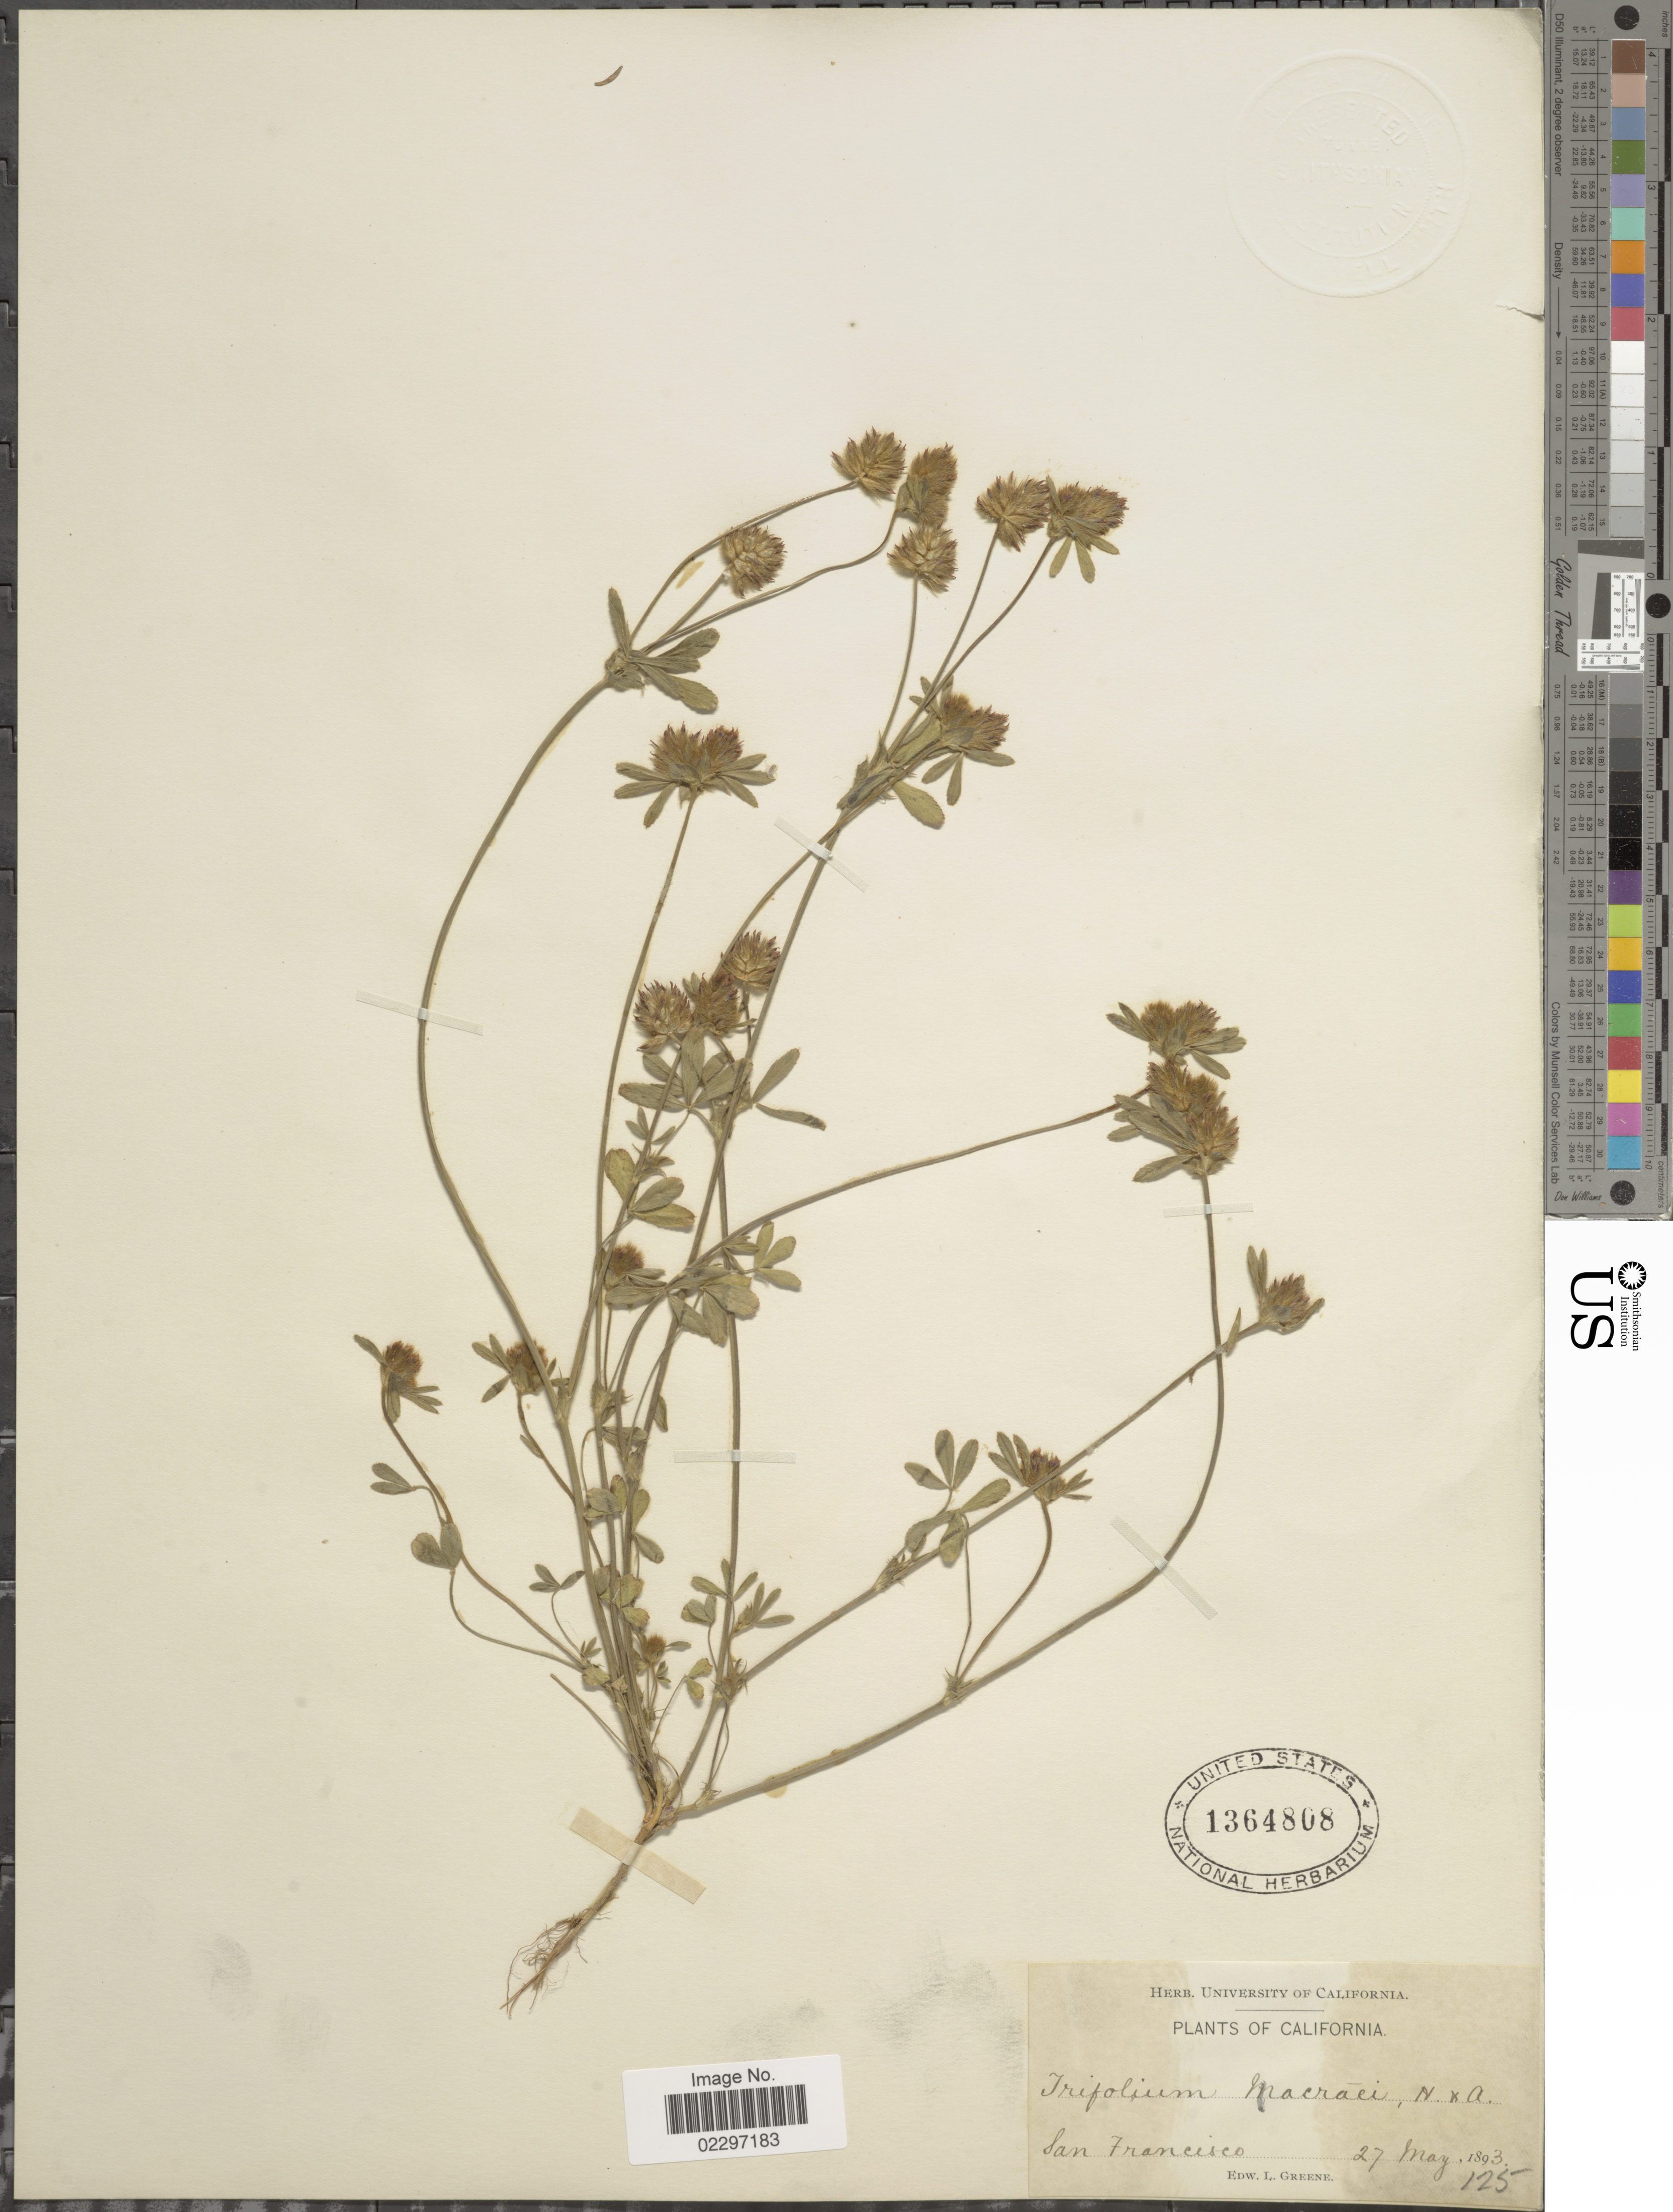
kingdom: Plantae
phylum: Tracheophyta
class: Magnoliopsida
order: Fabales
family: Fabaceae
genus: Trifolium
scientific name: Trifolium macraei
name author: Hook. & Arn.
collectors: E. L. Greene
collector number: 125 ?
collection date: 1893-05-27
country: United States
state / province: California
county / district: San Francisco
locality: San Francisco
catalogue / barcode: US 1364808